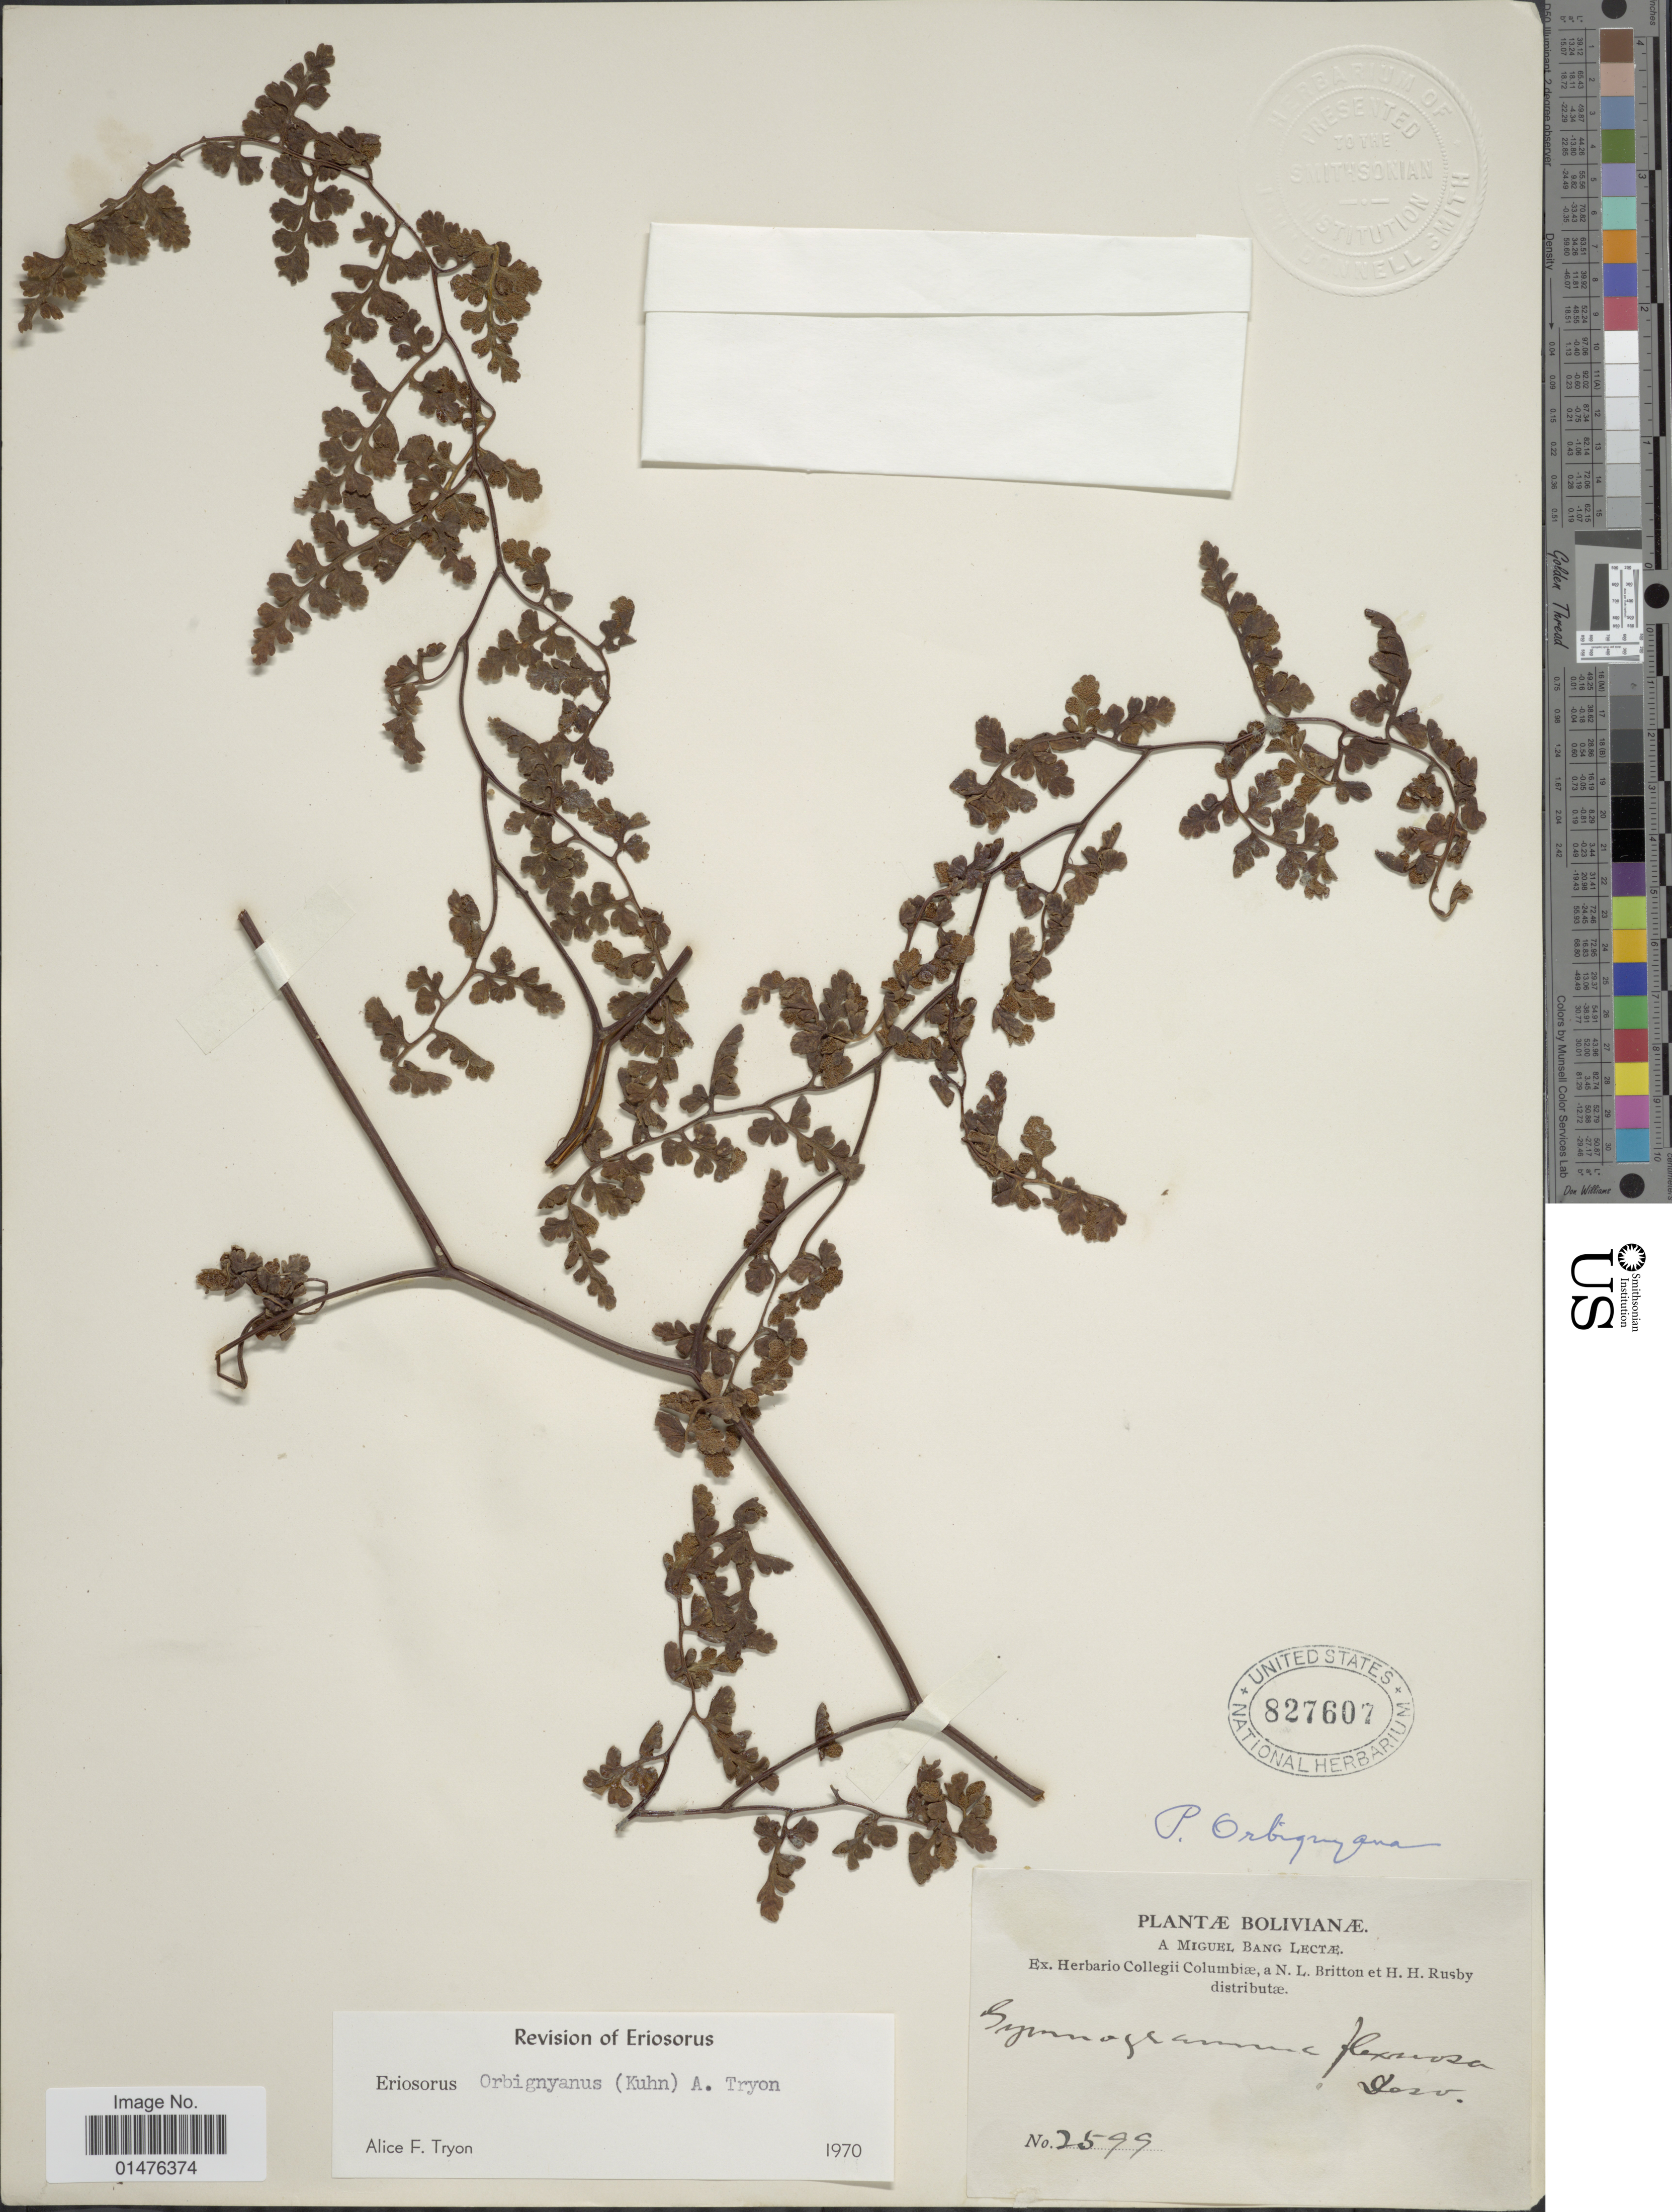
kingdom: Plantae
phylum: Tracheophyta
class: Polypodiopsida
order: Polypodiales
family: Pteridaceae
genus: Jamesonia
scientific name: Jamesonia orbignyana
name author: (Kuhn) Christenh.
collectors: M. Bang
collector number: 2599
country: Bolivia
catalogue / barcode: US 827607